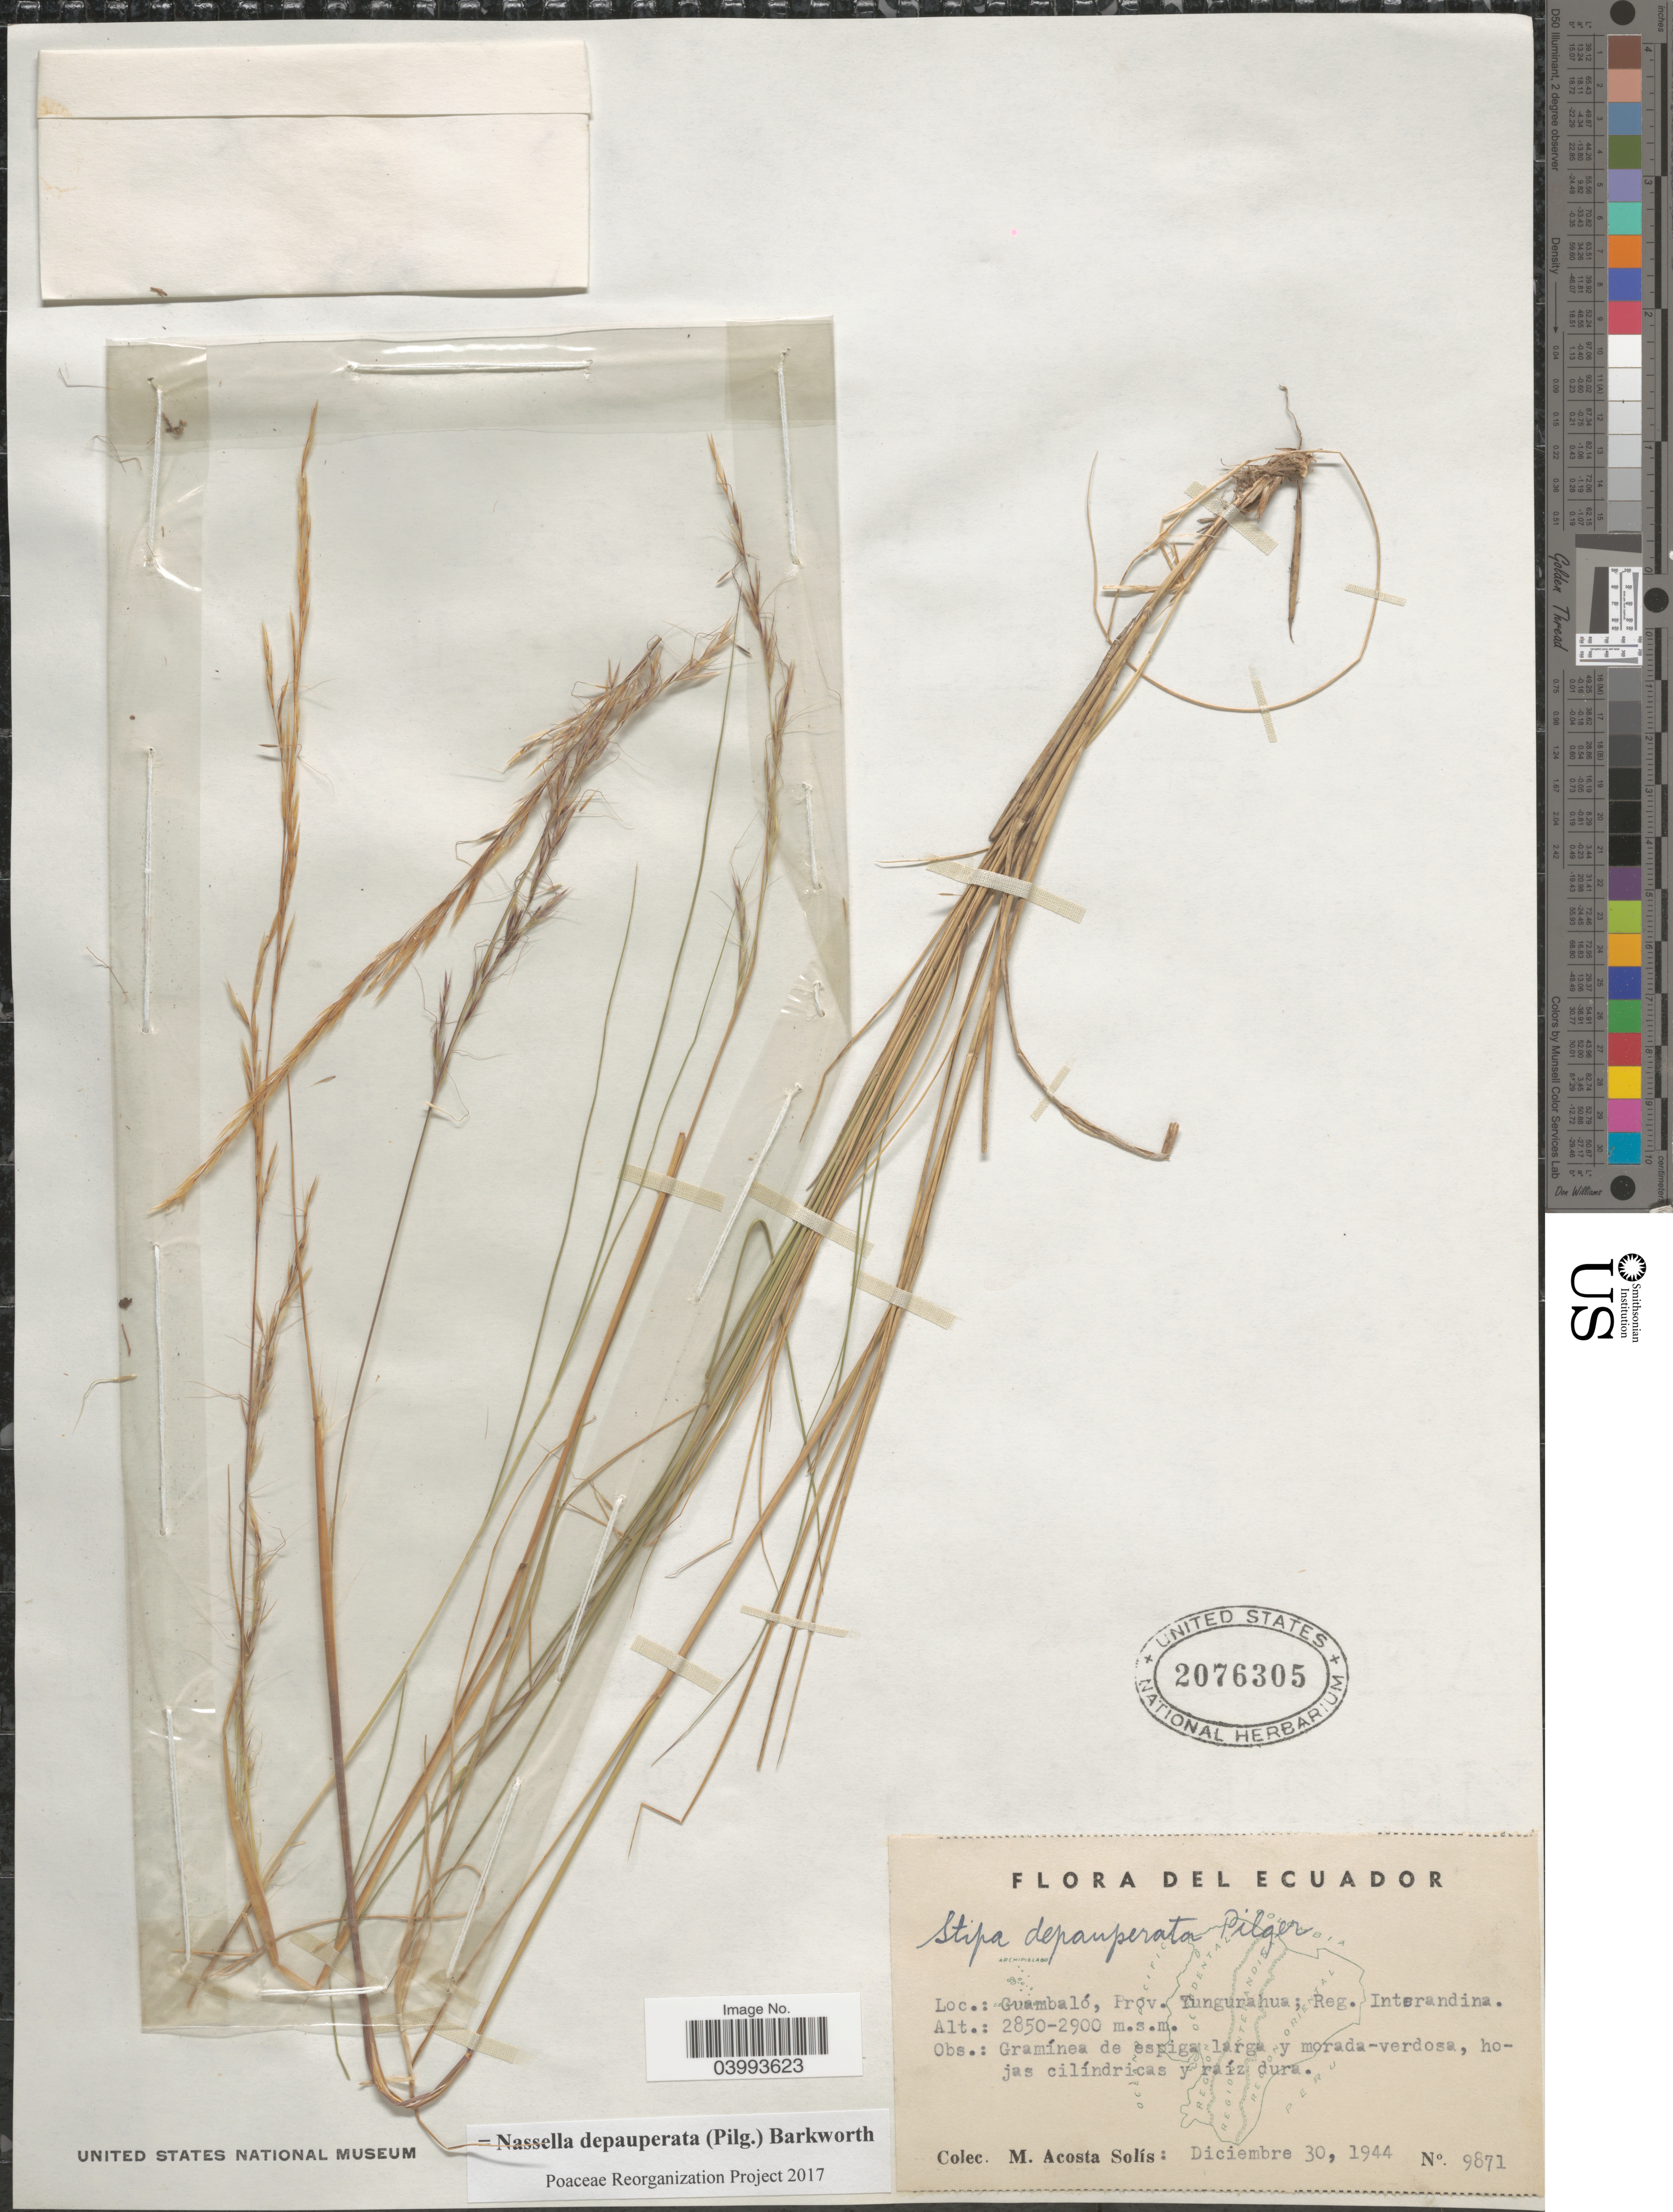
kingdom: Plantae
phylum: Tracheophyta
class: Liliopsida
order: Poales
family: Poaceae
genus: Nassella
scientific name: Nassella depauperata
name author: (Pilg.) Barkworth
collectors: M. Acosta Solis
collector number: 9871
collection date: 1944-12-30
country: Ecuador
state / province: Tungurahua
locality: Guambaló, Reg. Interandina.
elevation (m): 2850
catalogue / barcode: US 2076305